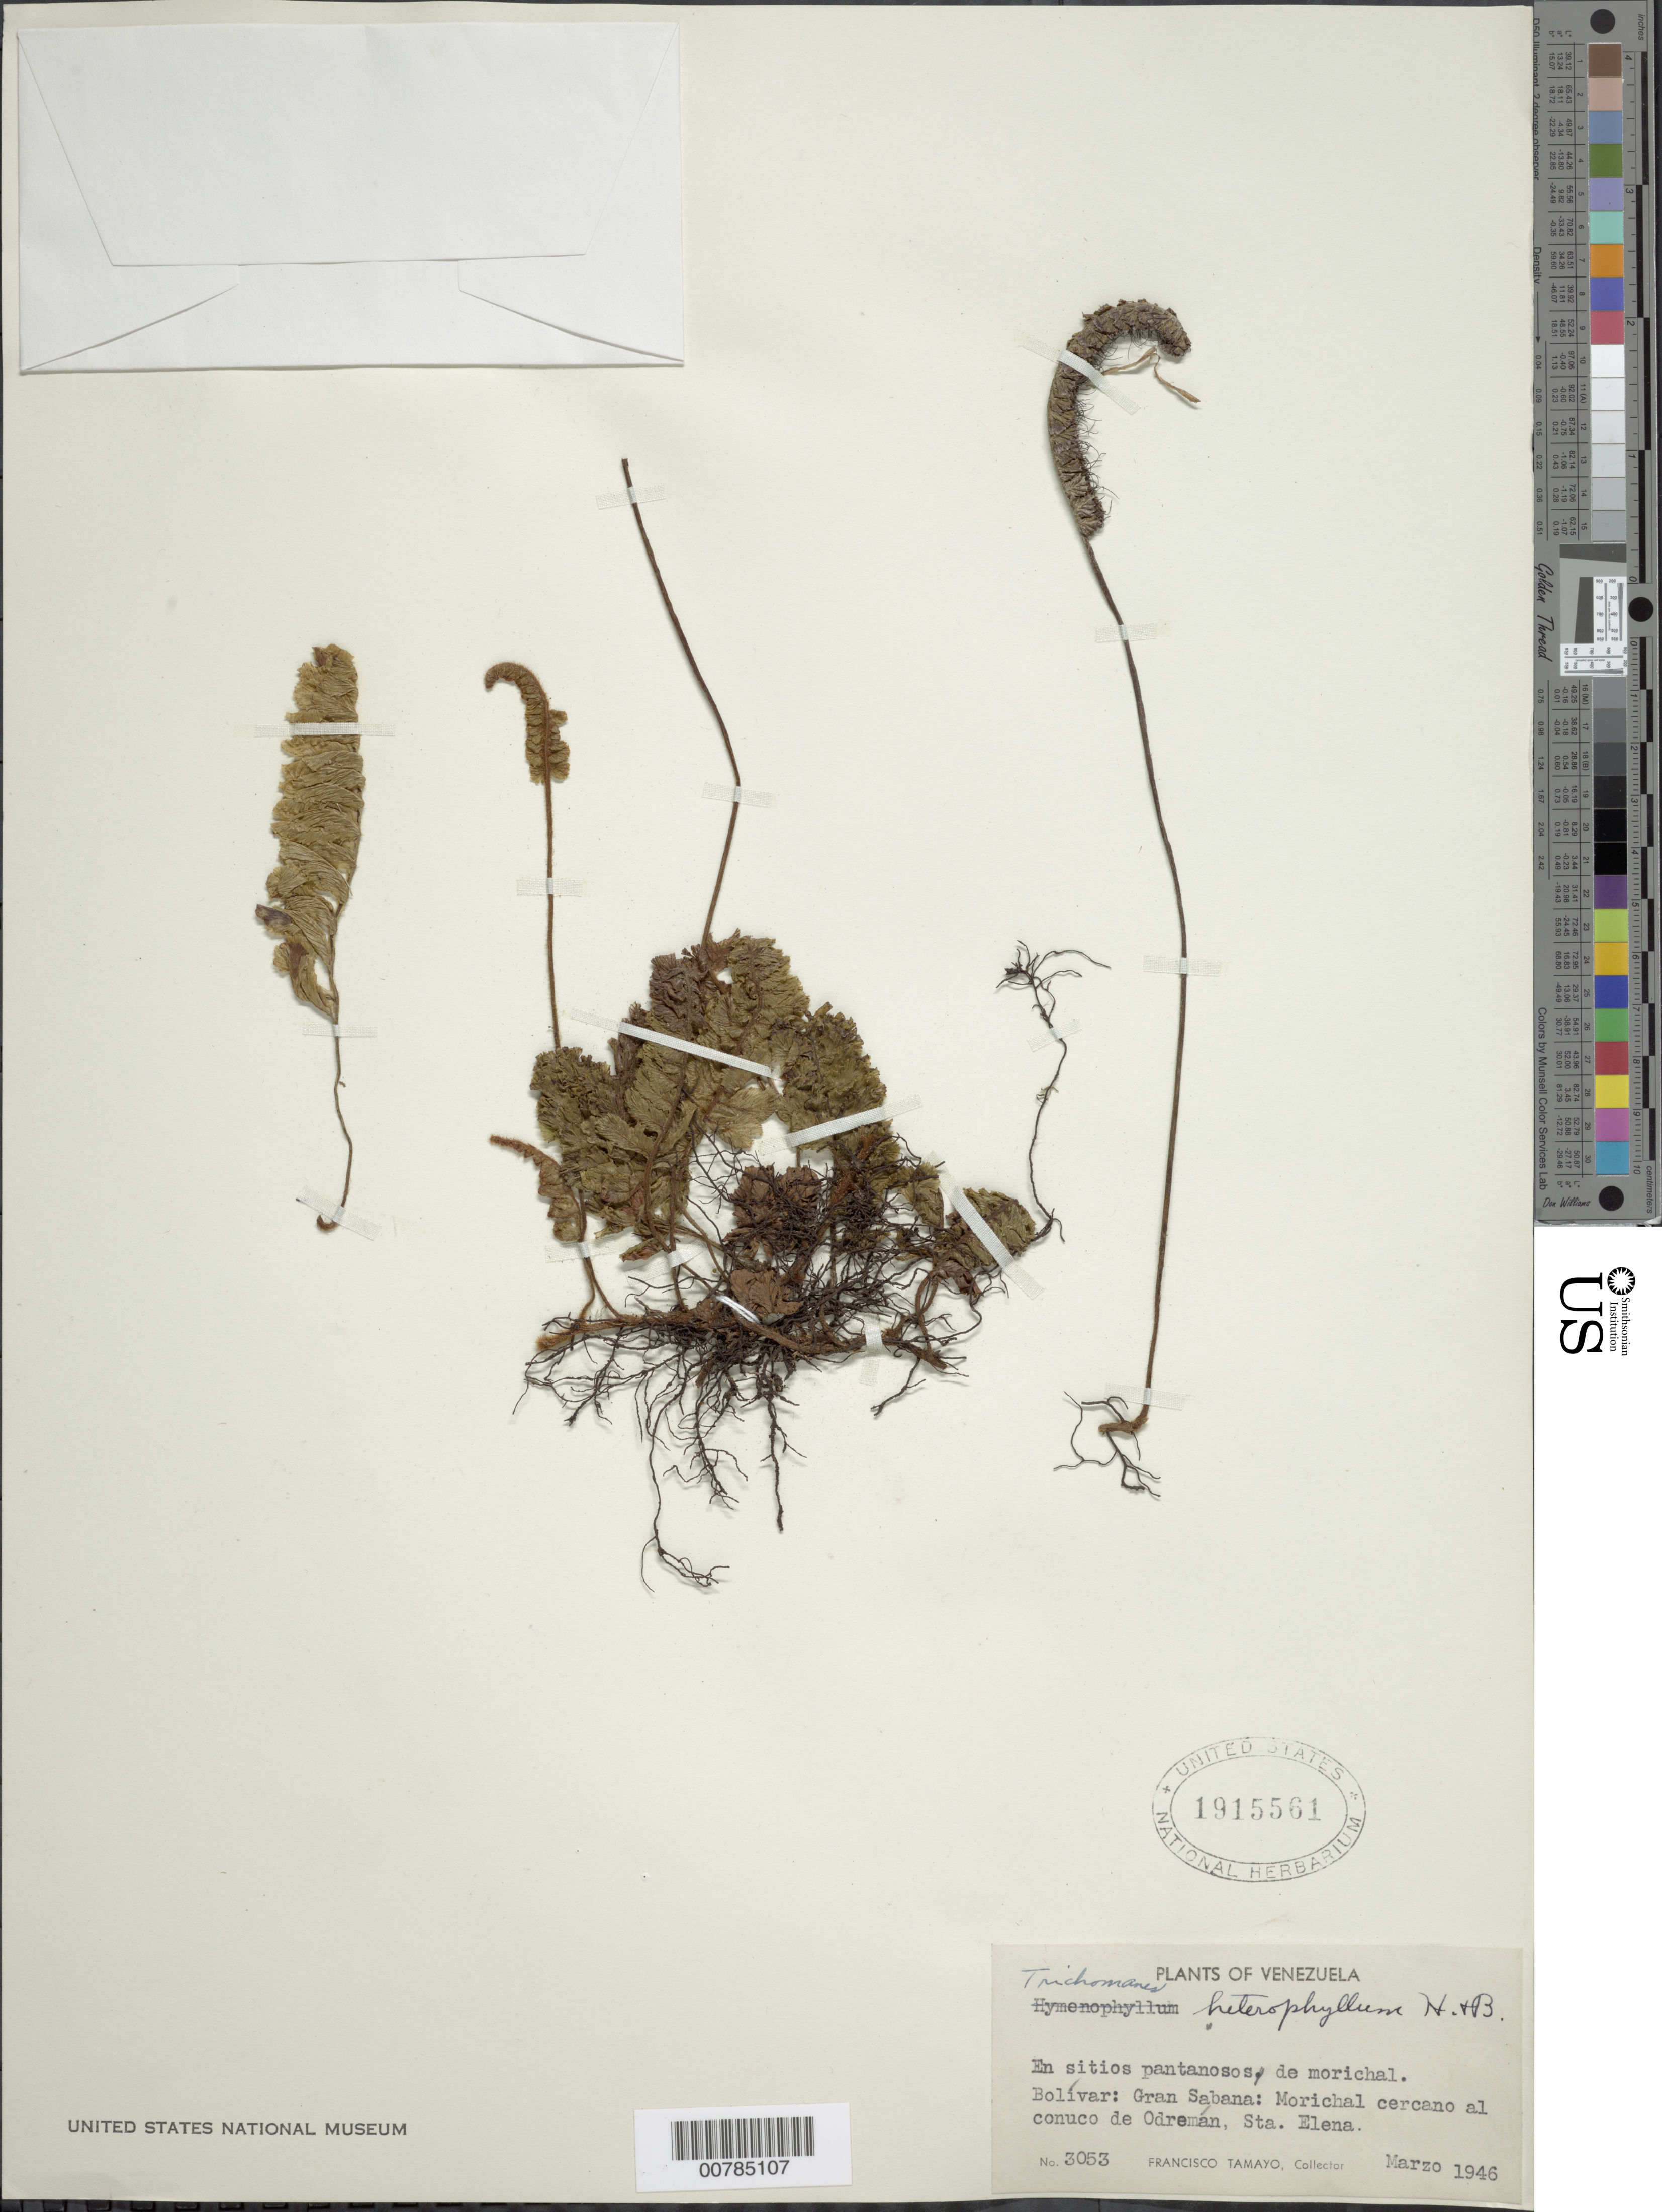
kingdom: Plantae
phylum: Tracheophyta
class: Polypodiopsida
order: Hymenophyllales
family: Hymenophyllaceae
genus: Trichomanes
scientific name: Trichomanes humboldtii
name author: (Bosch) Lellinger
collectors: F. Tamayo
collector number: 3053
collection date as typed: Mar-46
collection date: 1946-03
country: Venezuela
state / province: Bolívar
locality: Gran Sabana, Sta. Elena, Conuco de Odremán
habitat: Sitios pantanosos de morichal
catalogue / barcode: US 1915561